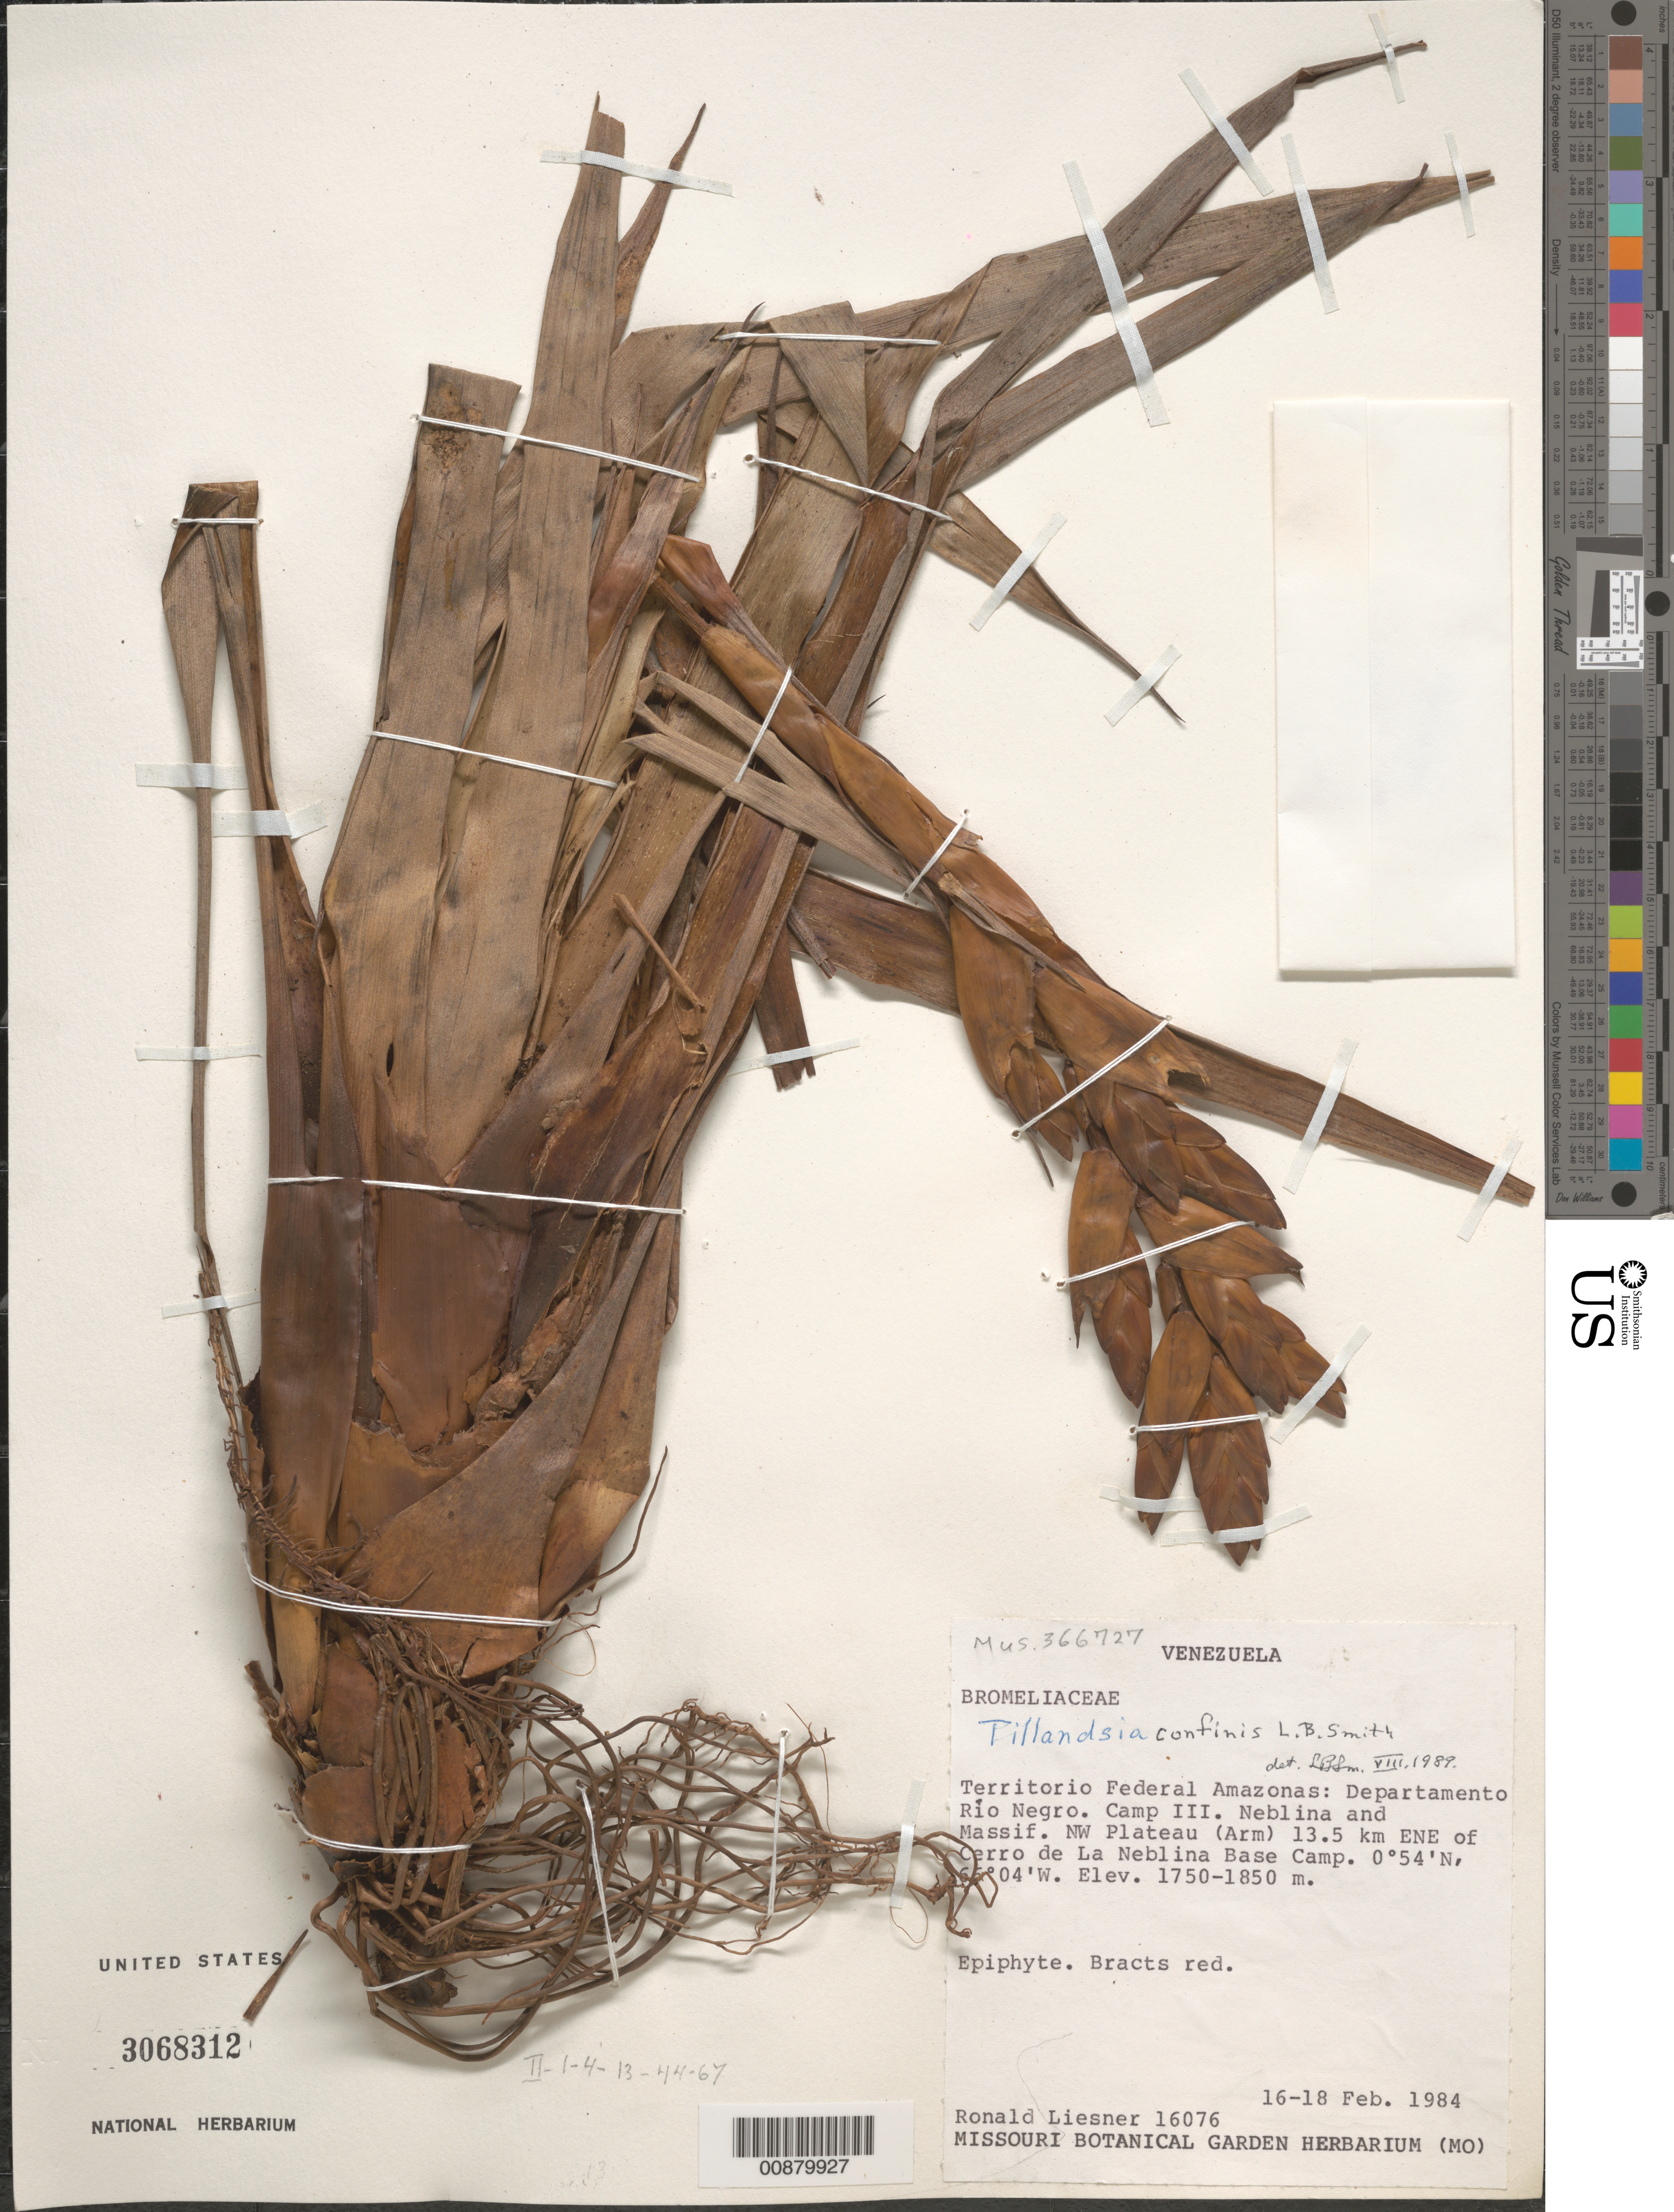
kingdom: Plantae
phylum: Tracheophyta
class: Liliopsida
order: Poales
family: Bromeliaceae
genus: Tillandsia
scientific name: Tillandsia confinis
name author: L.B. Sm.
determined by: Smith, Lyman B., (US), NMNH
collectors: R. L. Liesner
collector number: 16076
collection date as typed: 16-Feb-84 to 18-Feb-84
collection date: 1984-02-16/1984-02-18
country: Venezuela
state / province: Amazonas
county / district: Río Negro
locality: Cerro de La Neblina Base Camp, Camp III, Neblina & Massif, NW Plateau, 13.5 km ENE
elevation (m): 1750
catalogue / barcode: US 3068312